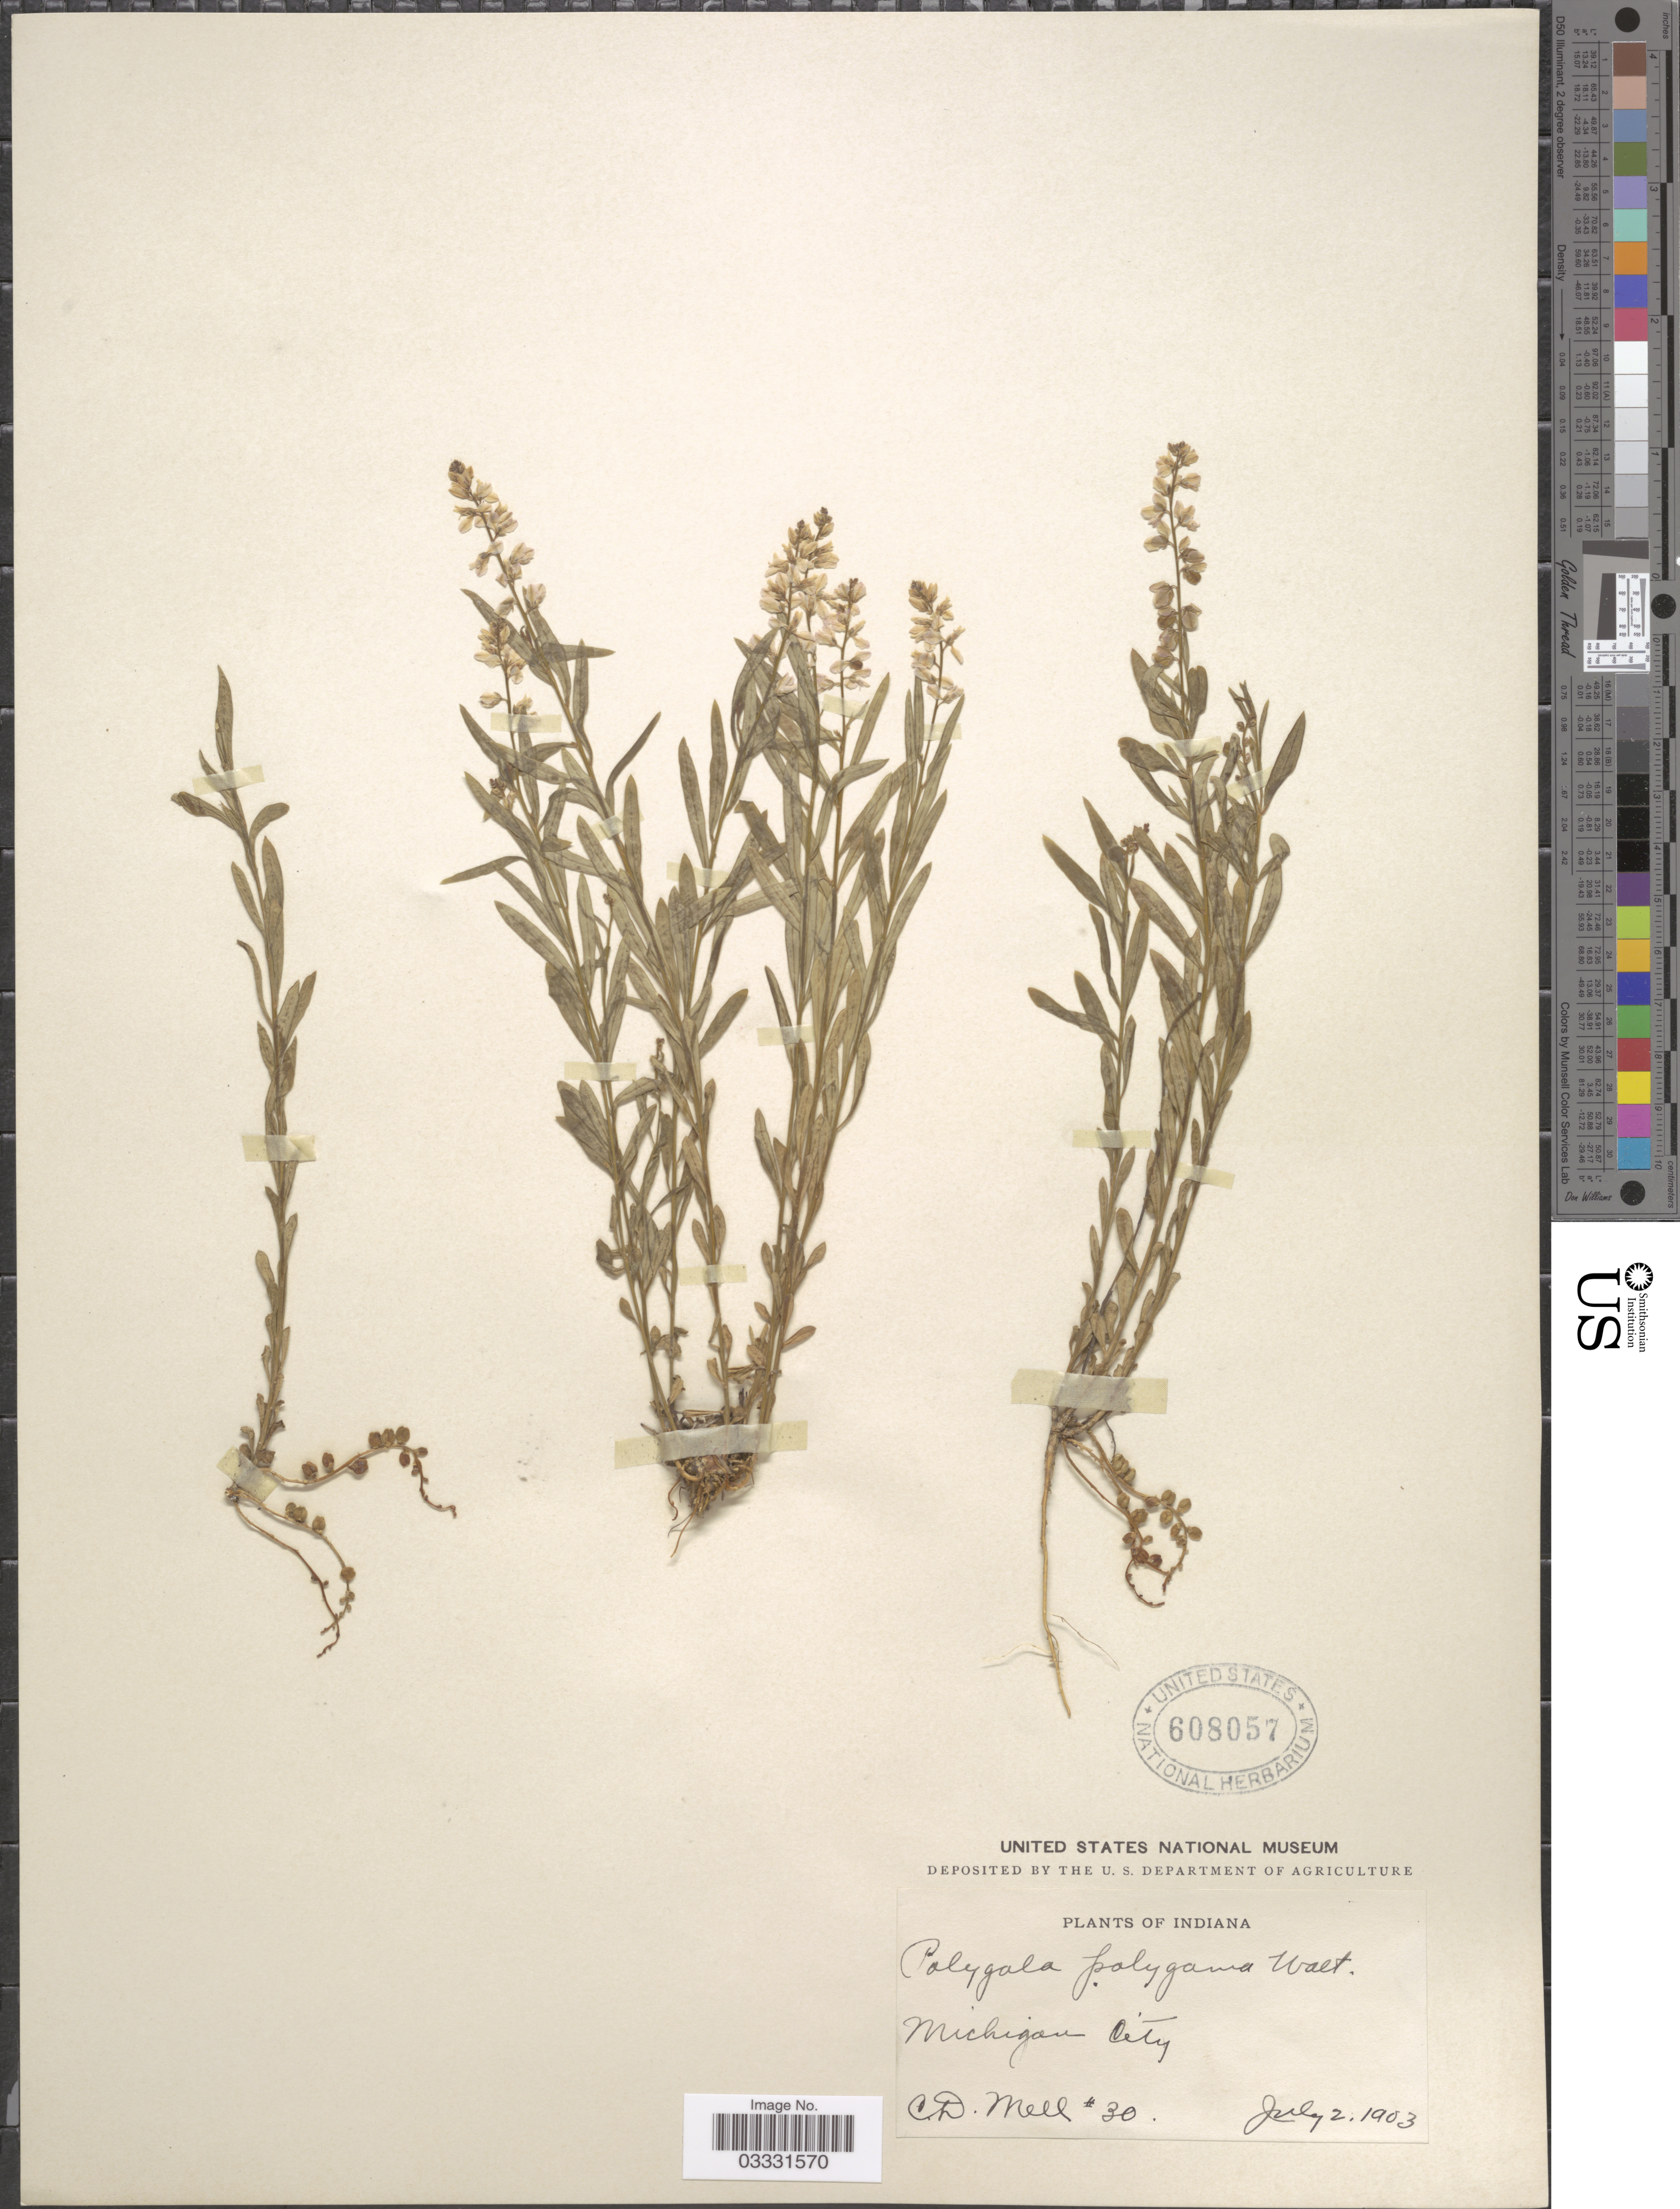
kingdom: Plantae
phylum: Tracheophyta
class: Magnoliopsida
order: Fabales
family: Polygalaceae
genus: Polygala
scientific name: Polygala polygama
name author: Walter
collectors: C. D. Mell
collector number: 30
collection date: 1903-07-02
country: United States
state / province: Indiana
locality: Michigan City.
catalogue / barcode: US 608057